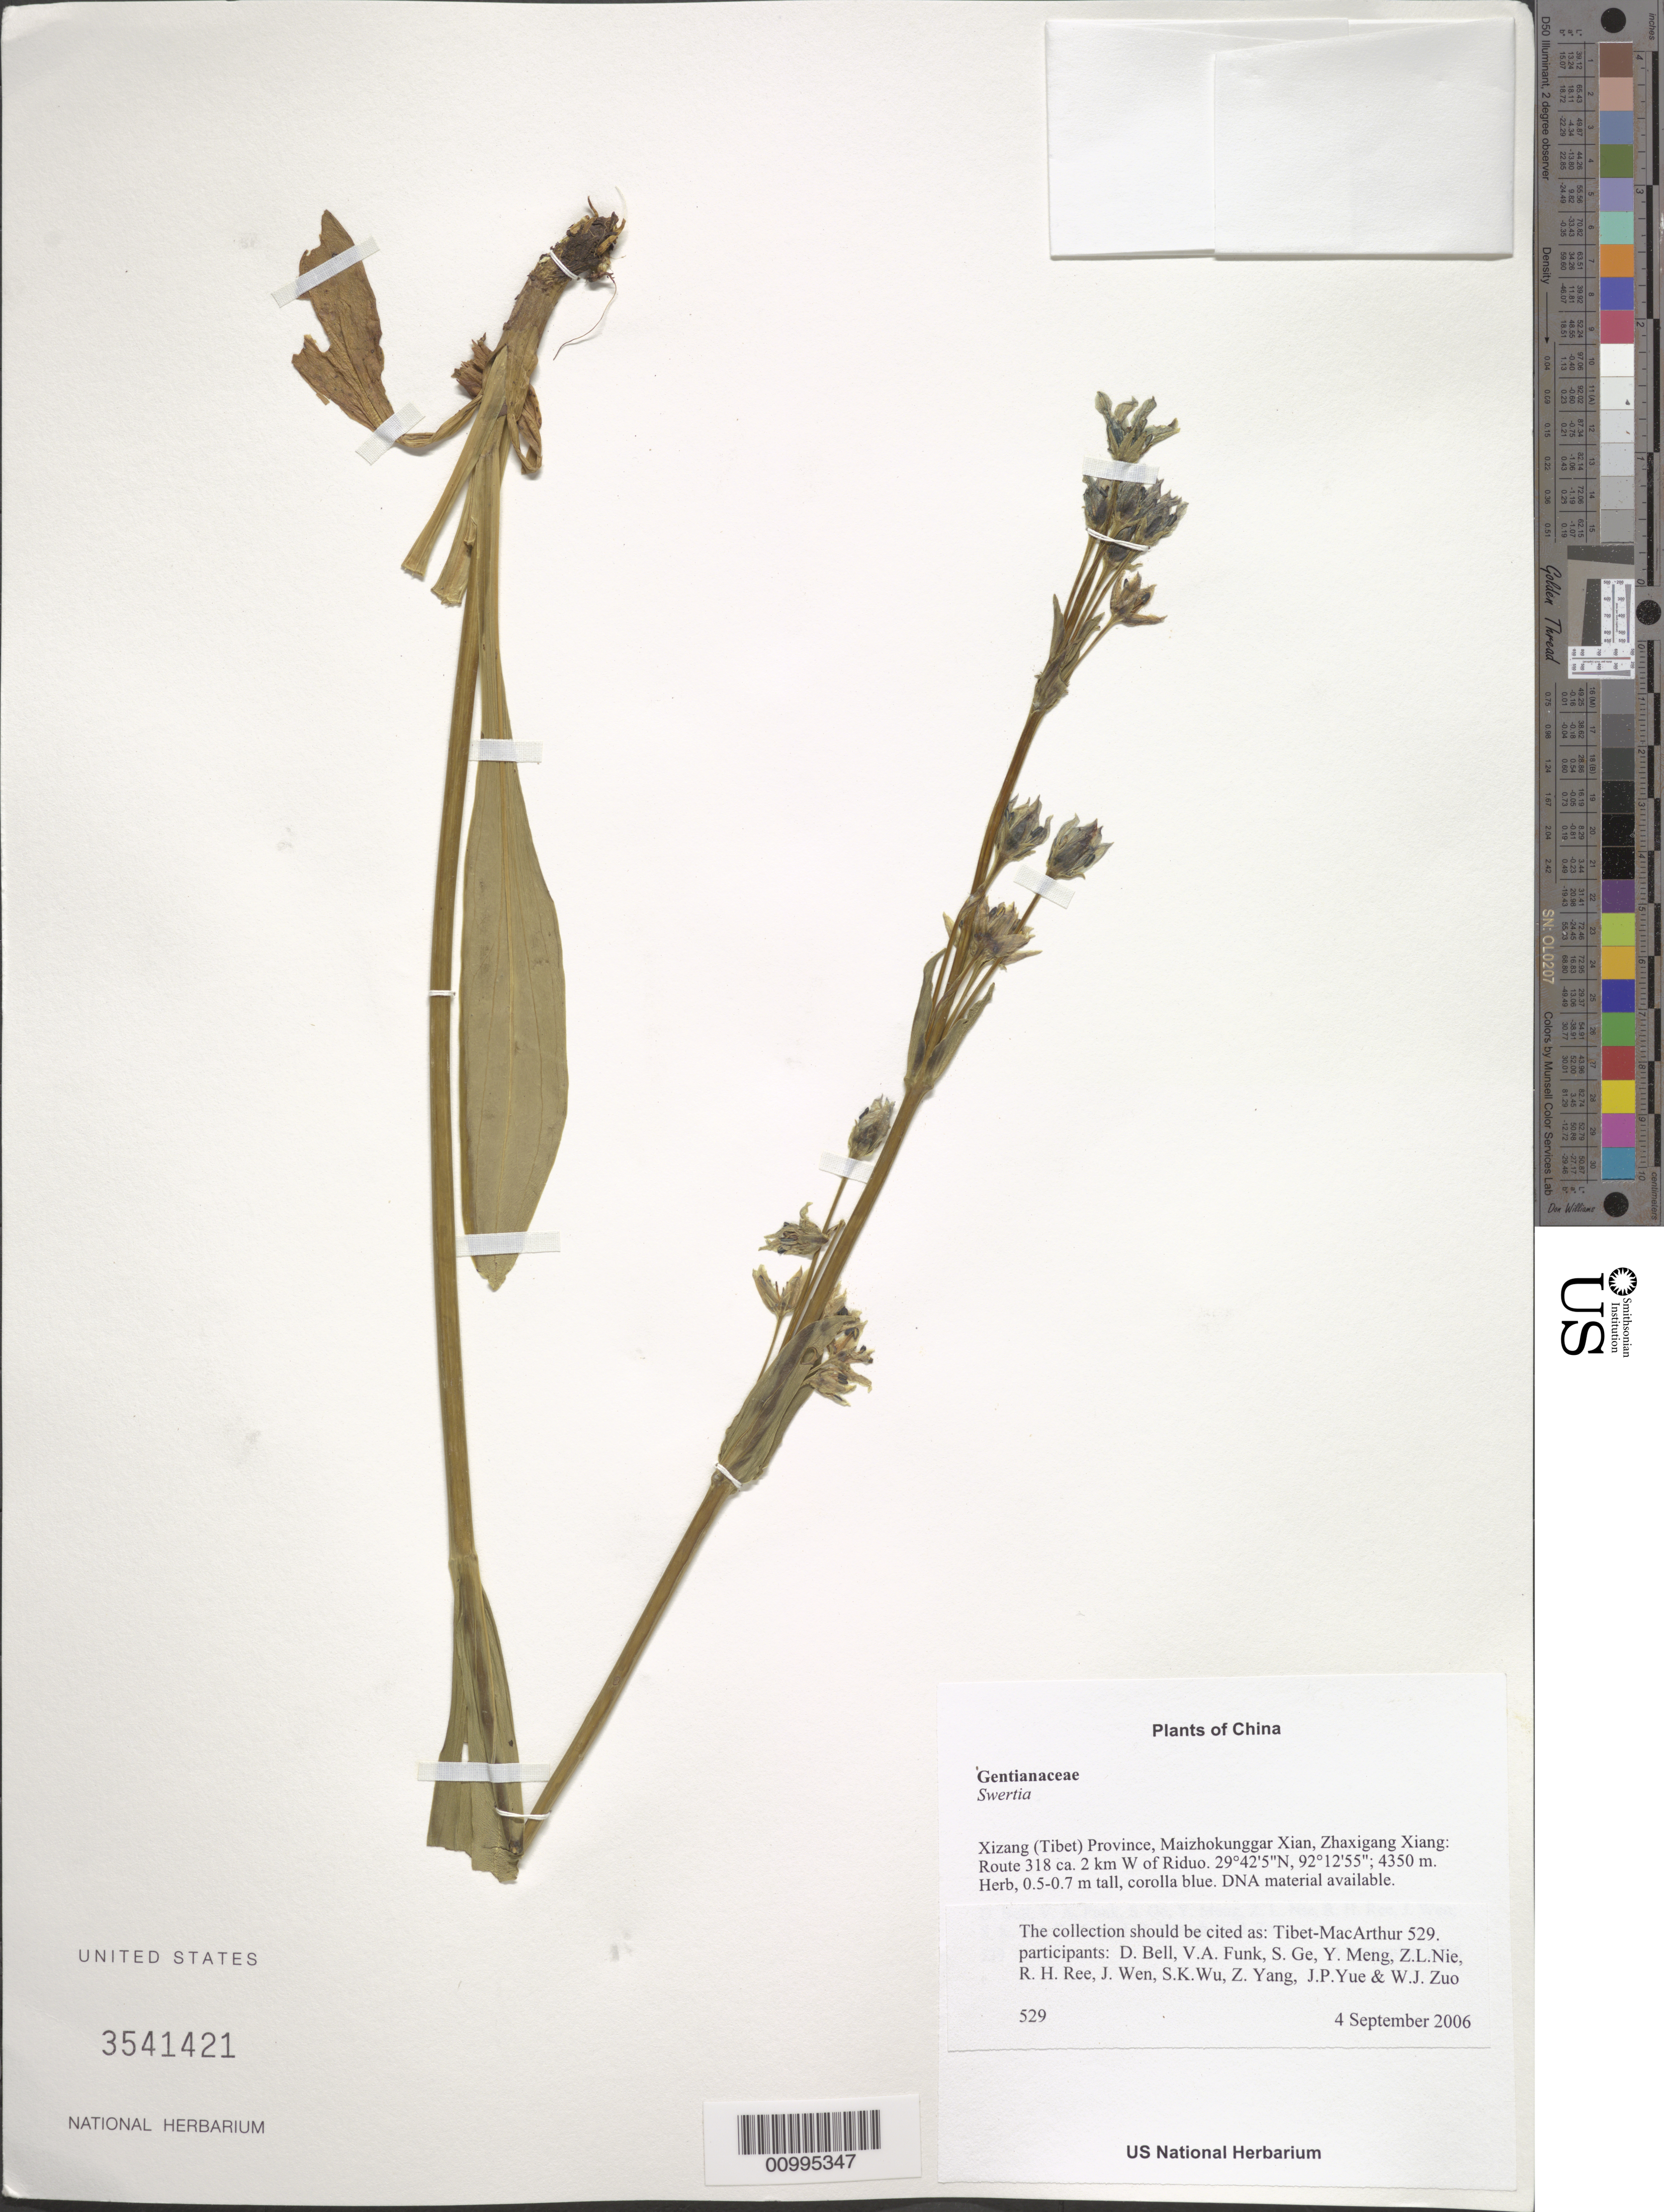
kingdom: Plantae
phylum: Tracheophyta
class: Magnoliopsida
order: Gentianales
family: Gentianaceae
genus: Swertia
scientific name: Swertia sp.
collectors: Tibet-MacArthur, D. A. Bell, V. Funk, S. Ge, Y. Meng, Z. Nie, R. Ree, J. Wen, S. K. Wu, Z. Yang, J. Yue & W. Zuo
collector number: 529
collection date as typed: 04 Sep 2006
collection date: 2006-09-04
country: China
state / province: Xizang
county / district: Maizhokunggar Xian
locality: Zhaxigang Xiang. Route 318 ca. 2 km W of Riduo.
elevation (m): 4350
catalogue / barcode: US 3541421